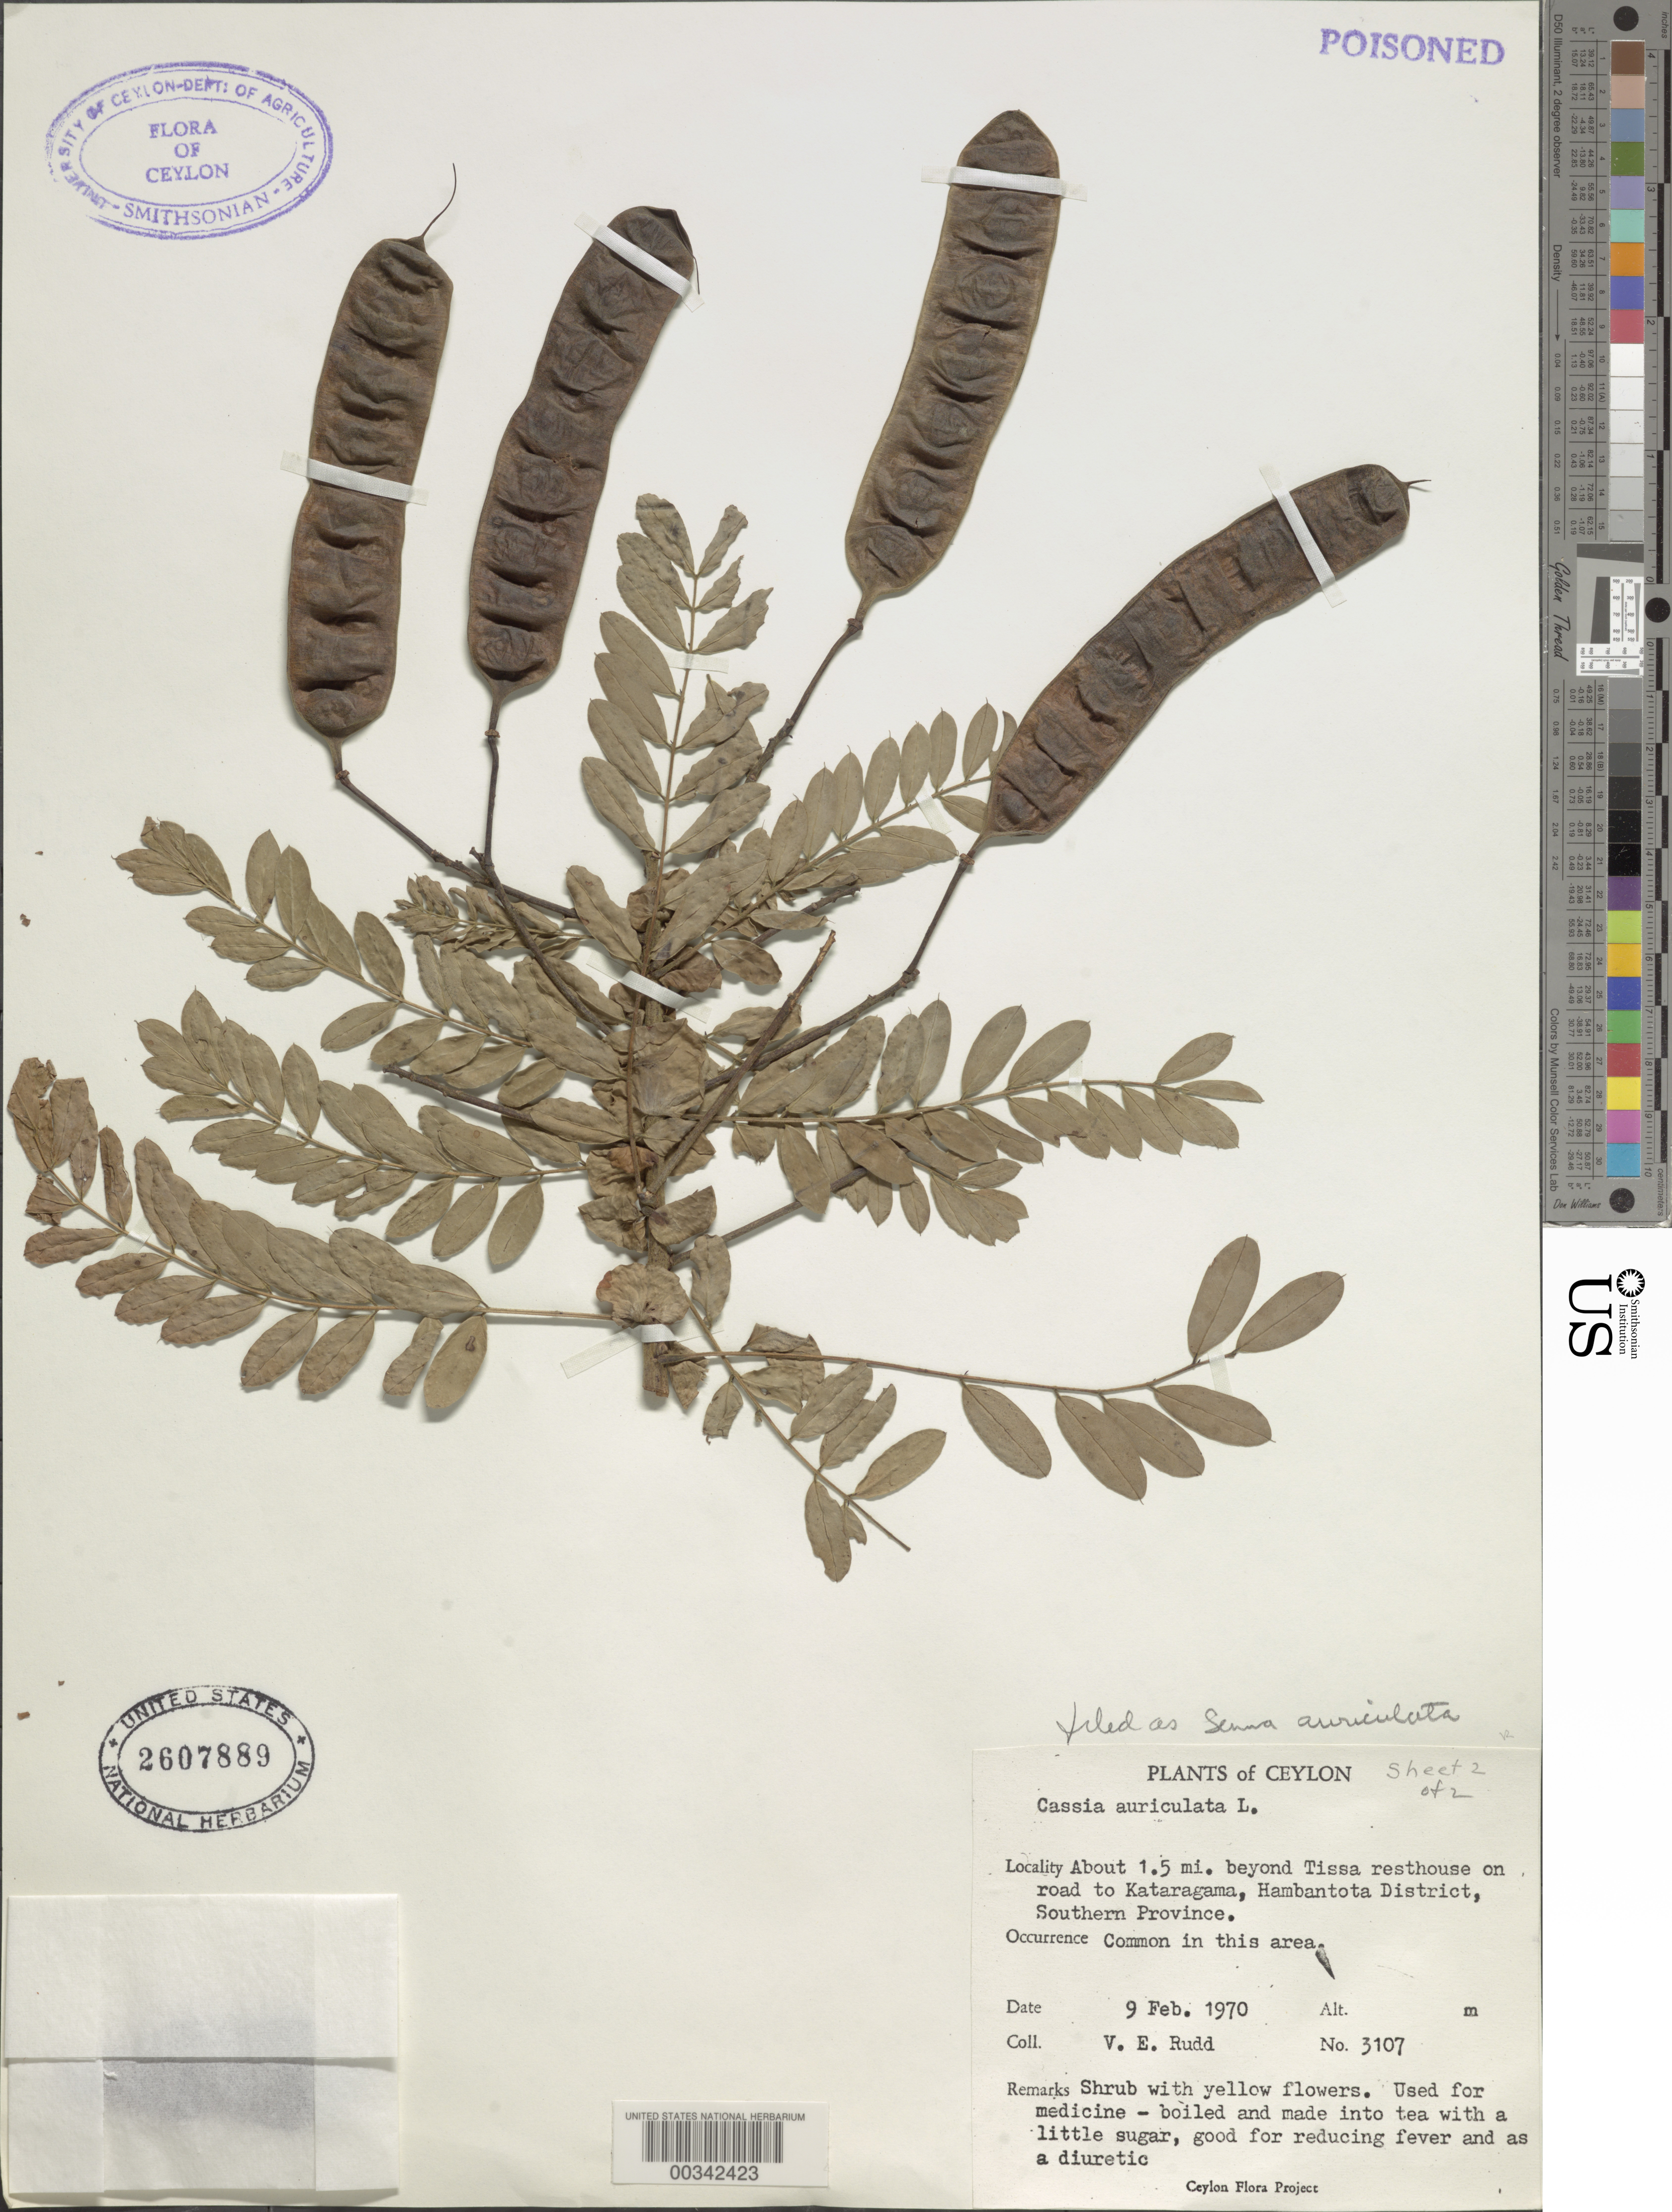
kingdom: Plantae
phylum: Tracheophyta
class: Magnoliopsida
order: Fabales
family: Fabaceae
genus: Senna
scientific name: Senna auriculata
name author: (L.) Roxb.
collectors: V. E. Rudd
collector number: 3107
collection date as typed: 09 Feb 1970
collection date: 1970-02-09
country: Sri Lanka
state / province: Southern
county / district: Hambantota Dist.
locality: About 1.5 mi beyond tissa resthouse on road to kataragama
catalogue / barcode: US 2607889